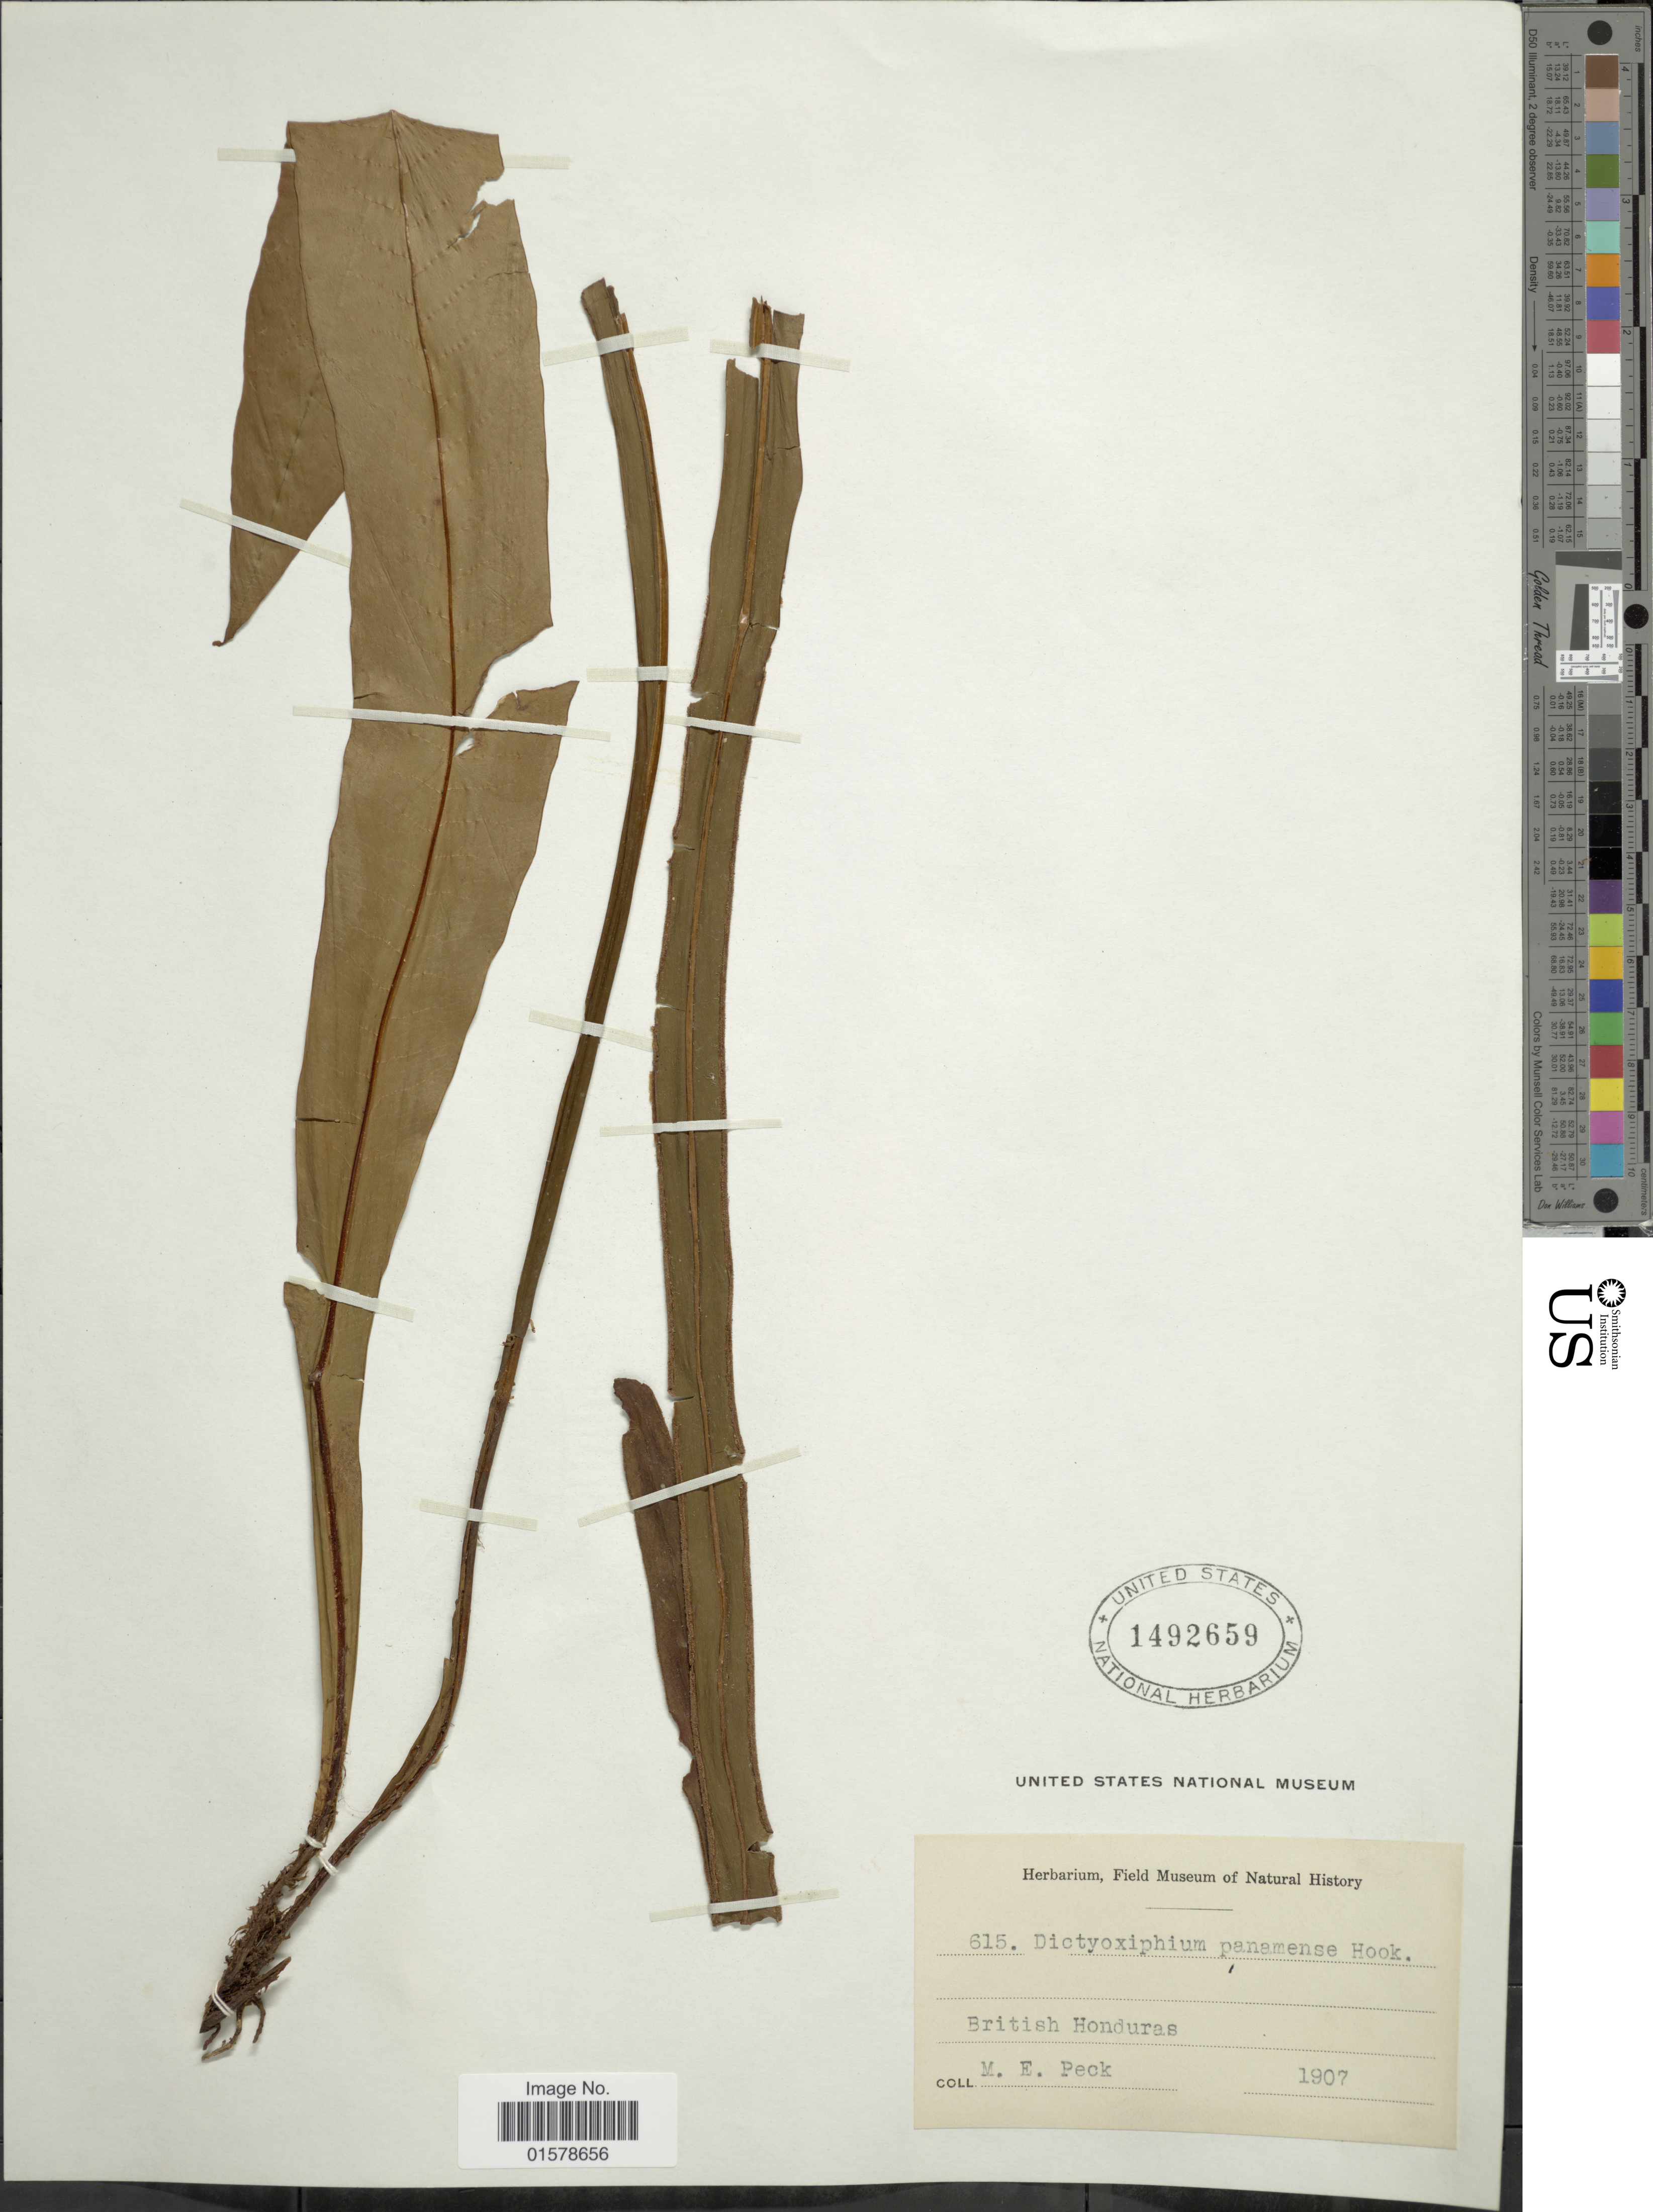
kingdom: Plantae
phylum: Tracheophyta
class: Polypodiopsida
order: Polypodiales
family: Tectariaceae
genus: Tectaria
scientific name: Tectaria panamensis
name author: (Hook.) R.M. Tryon & A.F. Tryon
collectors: M. E. Peck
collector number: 615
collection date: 1907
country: Belize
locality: Birtish Honduras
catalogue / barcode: US 1492659